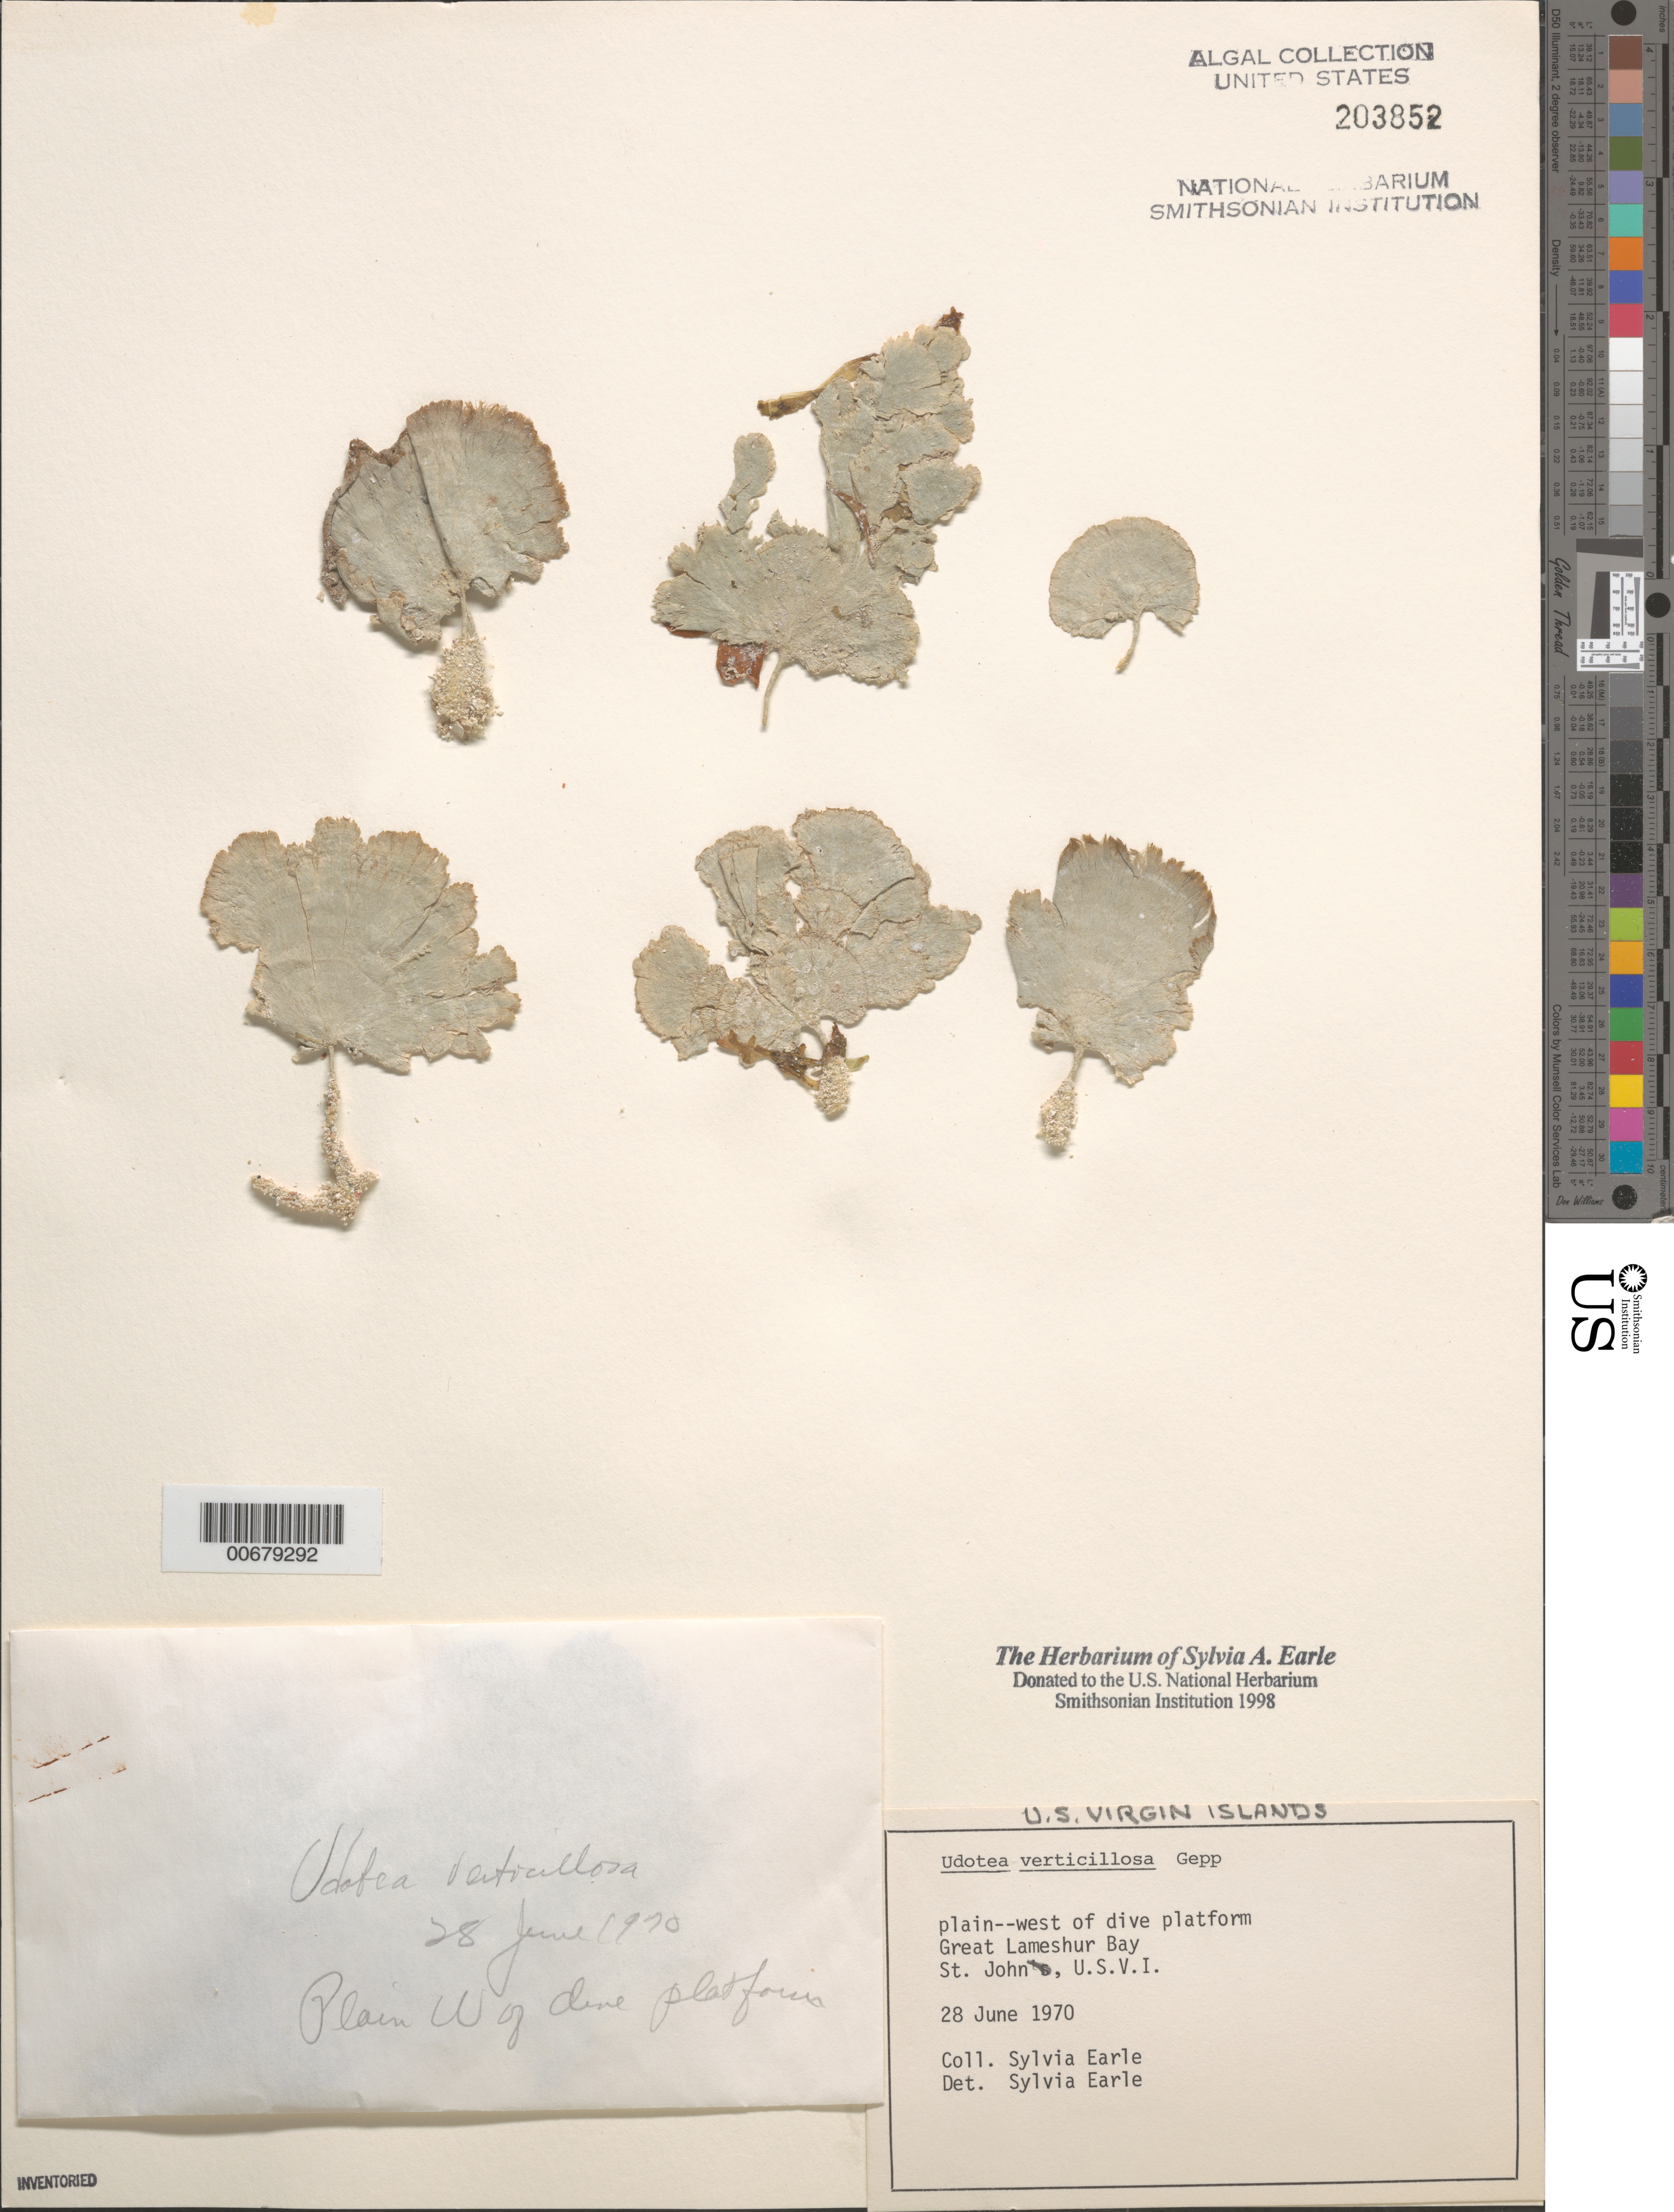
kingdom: Plantae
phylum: Chlorophyta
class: Ulvophyceae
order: Bryopsidales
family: Udoteaceae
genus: Udotea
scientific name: Udotea verticillosa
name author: A. Gepp & E. Gepp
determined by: Earle, S. A.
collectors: S. A. Earle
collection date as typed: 28 Jun 1970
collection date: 1970-06-28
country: U.S. Virgin Islands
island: St. John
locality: Great Lameshur Bay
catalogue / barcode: US 203852